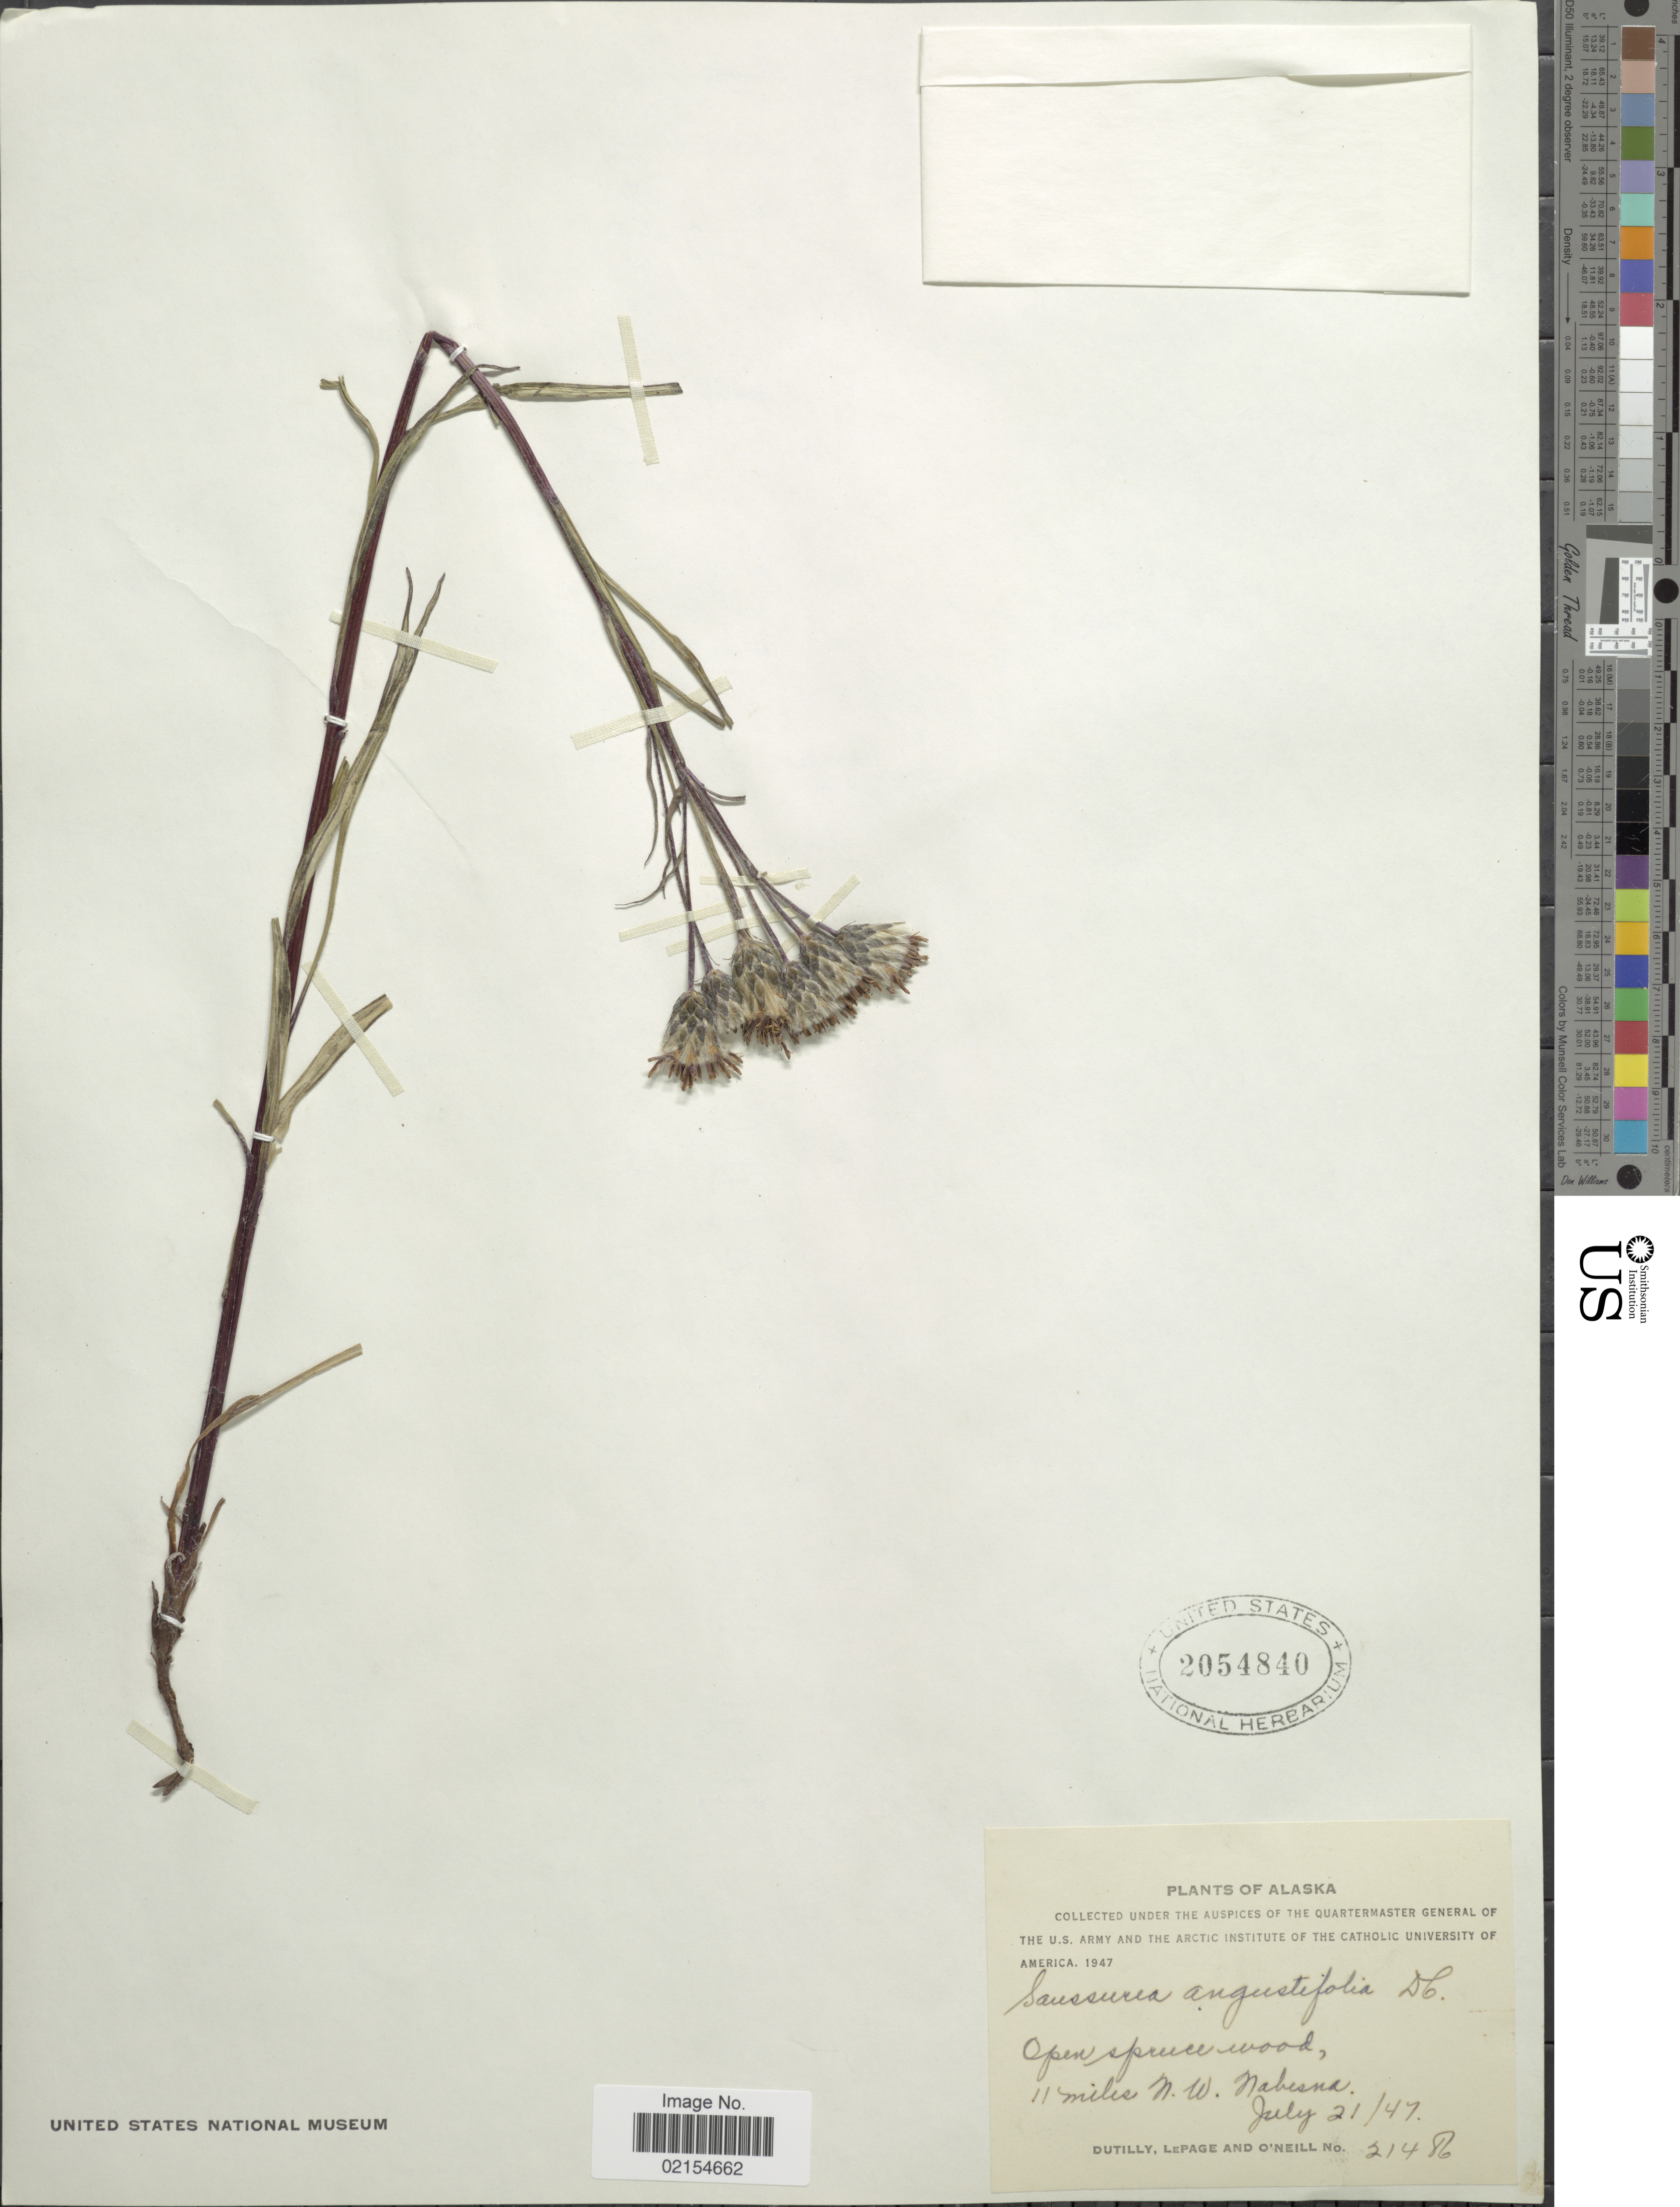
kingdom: Plantae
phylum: Tracheophyta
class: Magnoliopsida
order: Asterales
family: Asteraceae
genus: Saussurea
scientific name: Saussurea angustifolia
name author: (L.) DC.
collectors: -. LePage & -. O'Neill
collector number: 21486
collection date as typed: Transcribed d/m/y: 21/7/47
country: United States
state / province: Alaska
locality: Open spruce woods, 11 miles N. W. Nabesna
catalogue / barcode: US 2054840